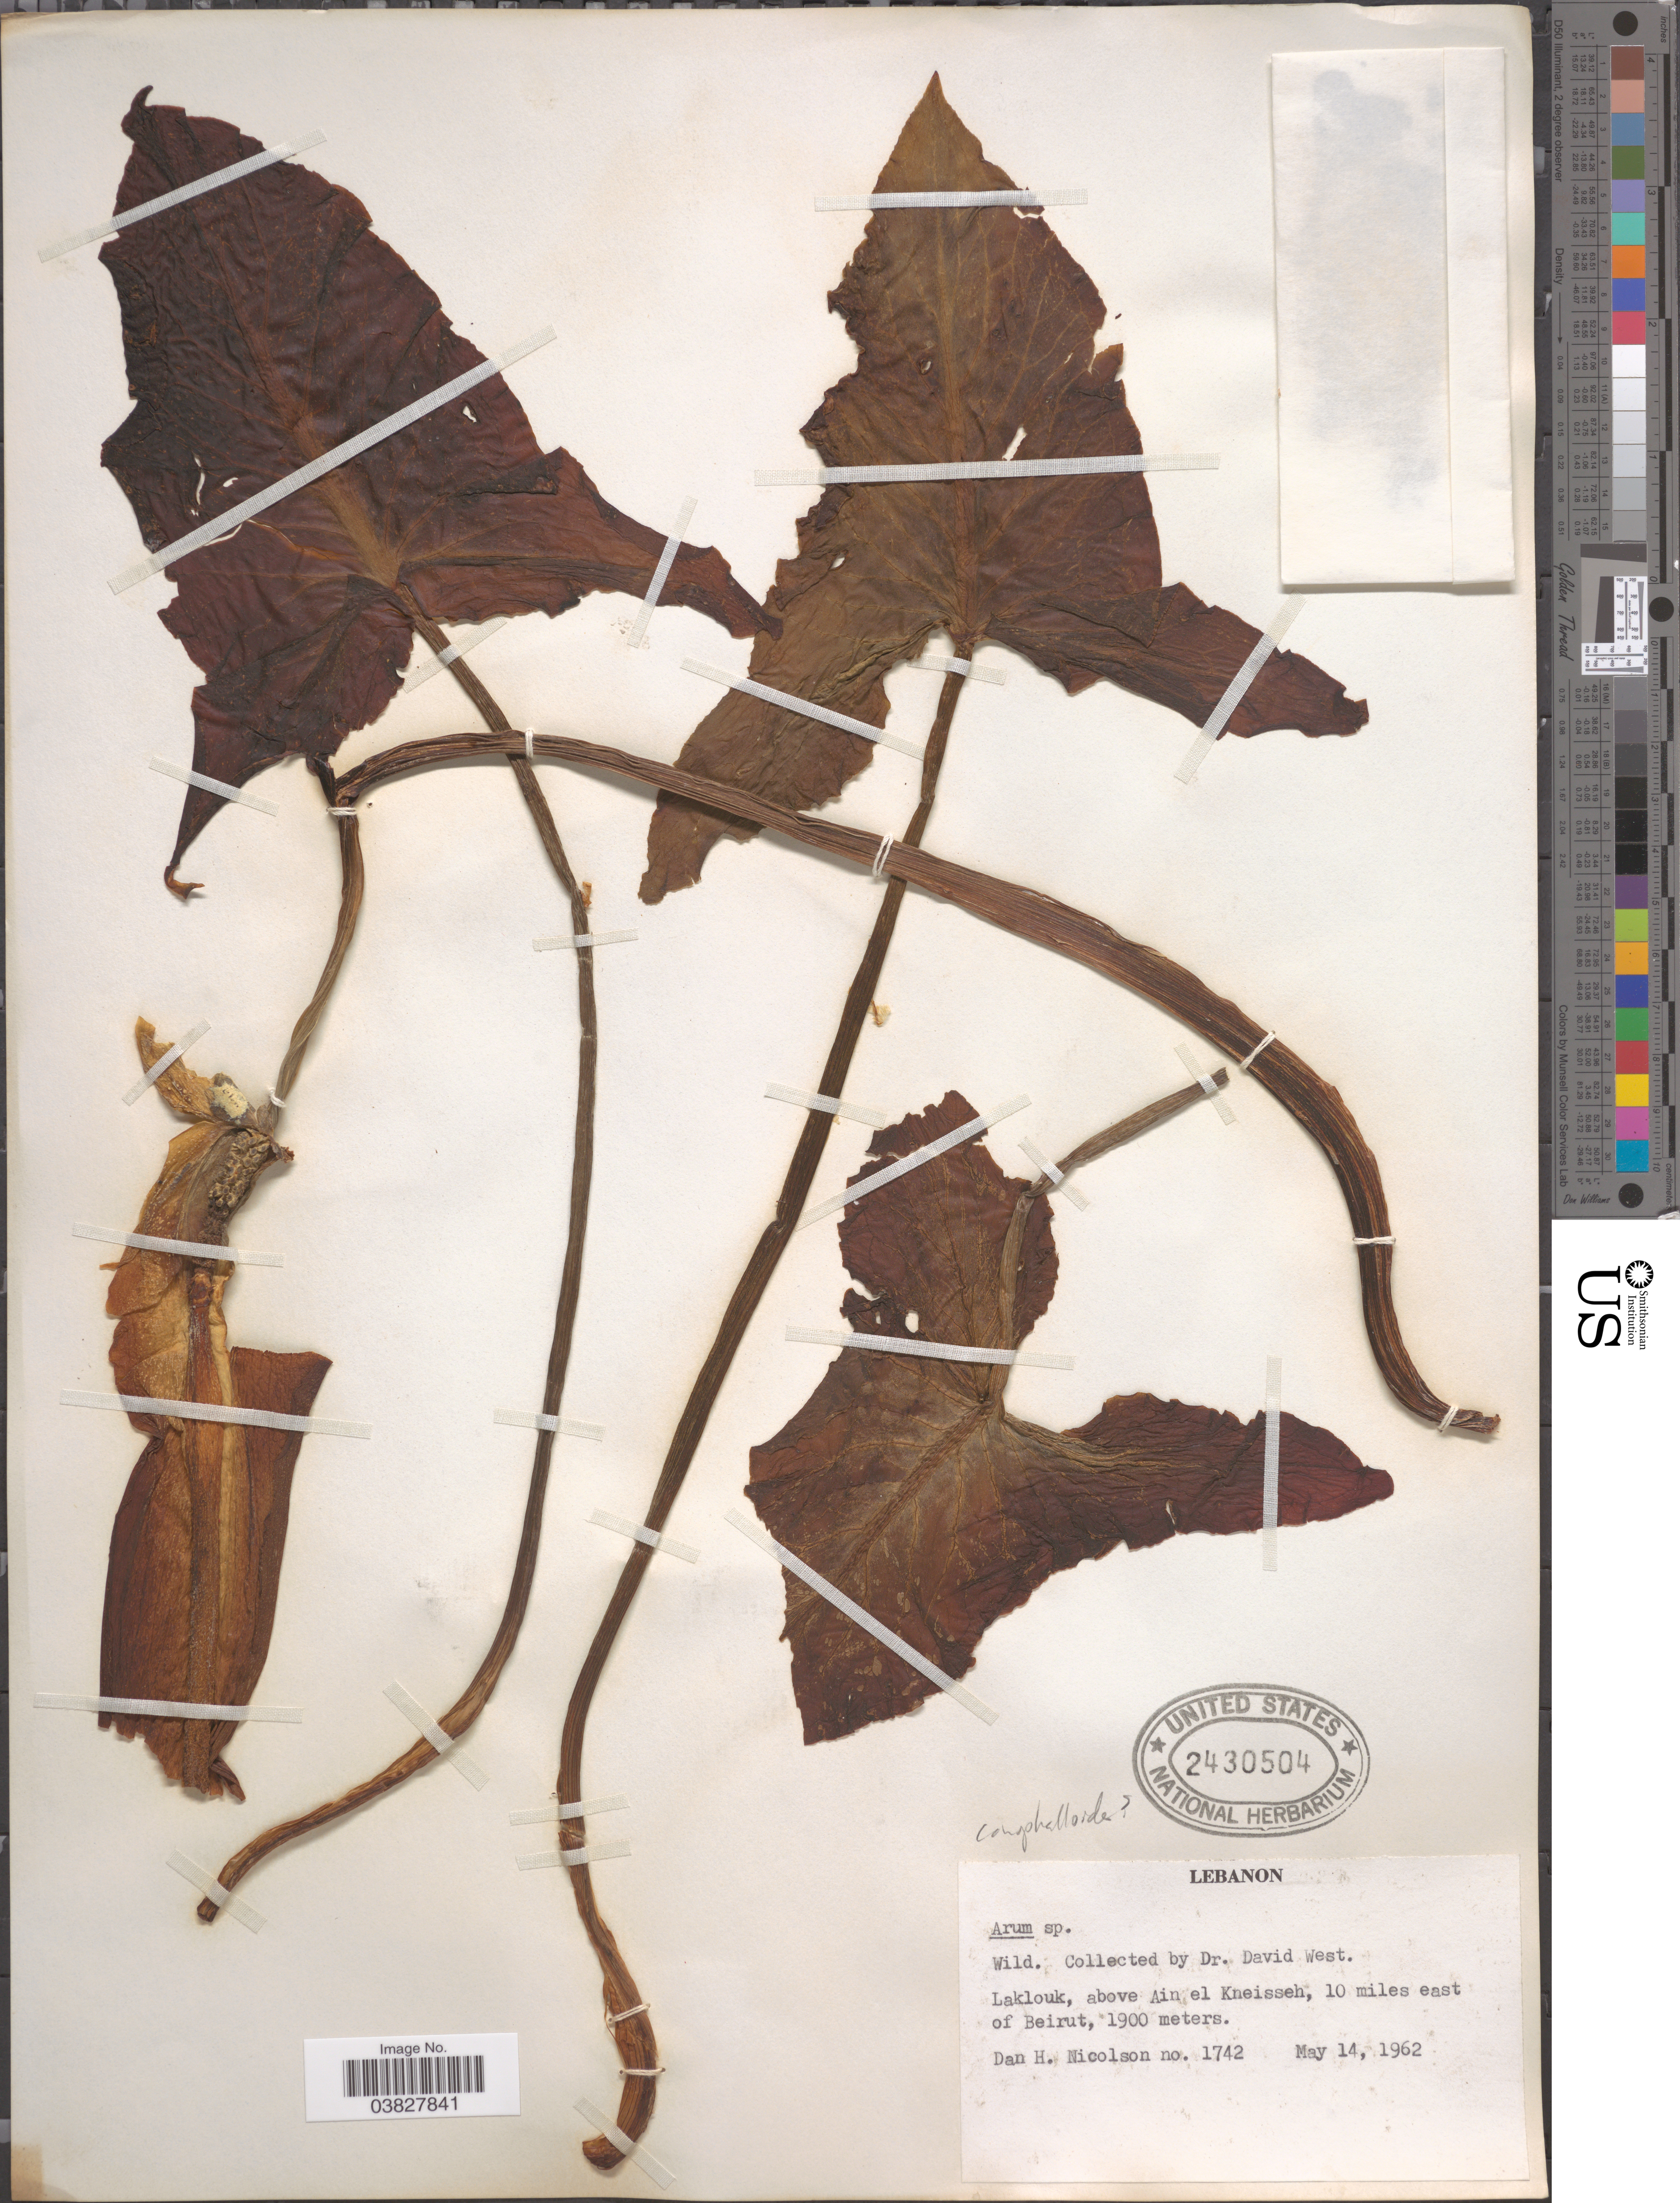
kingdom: Plantae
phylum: Tracheophyta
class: Liliopsida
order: Alismatales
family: Araceae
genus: Arum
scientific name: Arum conophalloides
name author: Kotschy & Schott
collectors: D. West & D. H. Nicolson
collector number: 1742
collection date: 1962-05-14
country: Lebanon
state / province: Beyrouth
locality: Laklouk, above Ain el Kneisseh, 10 miles east of Beirut.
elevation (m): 1900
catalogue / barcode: US 2430504